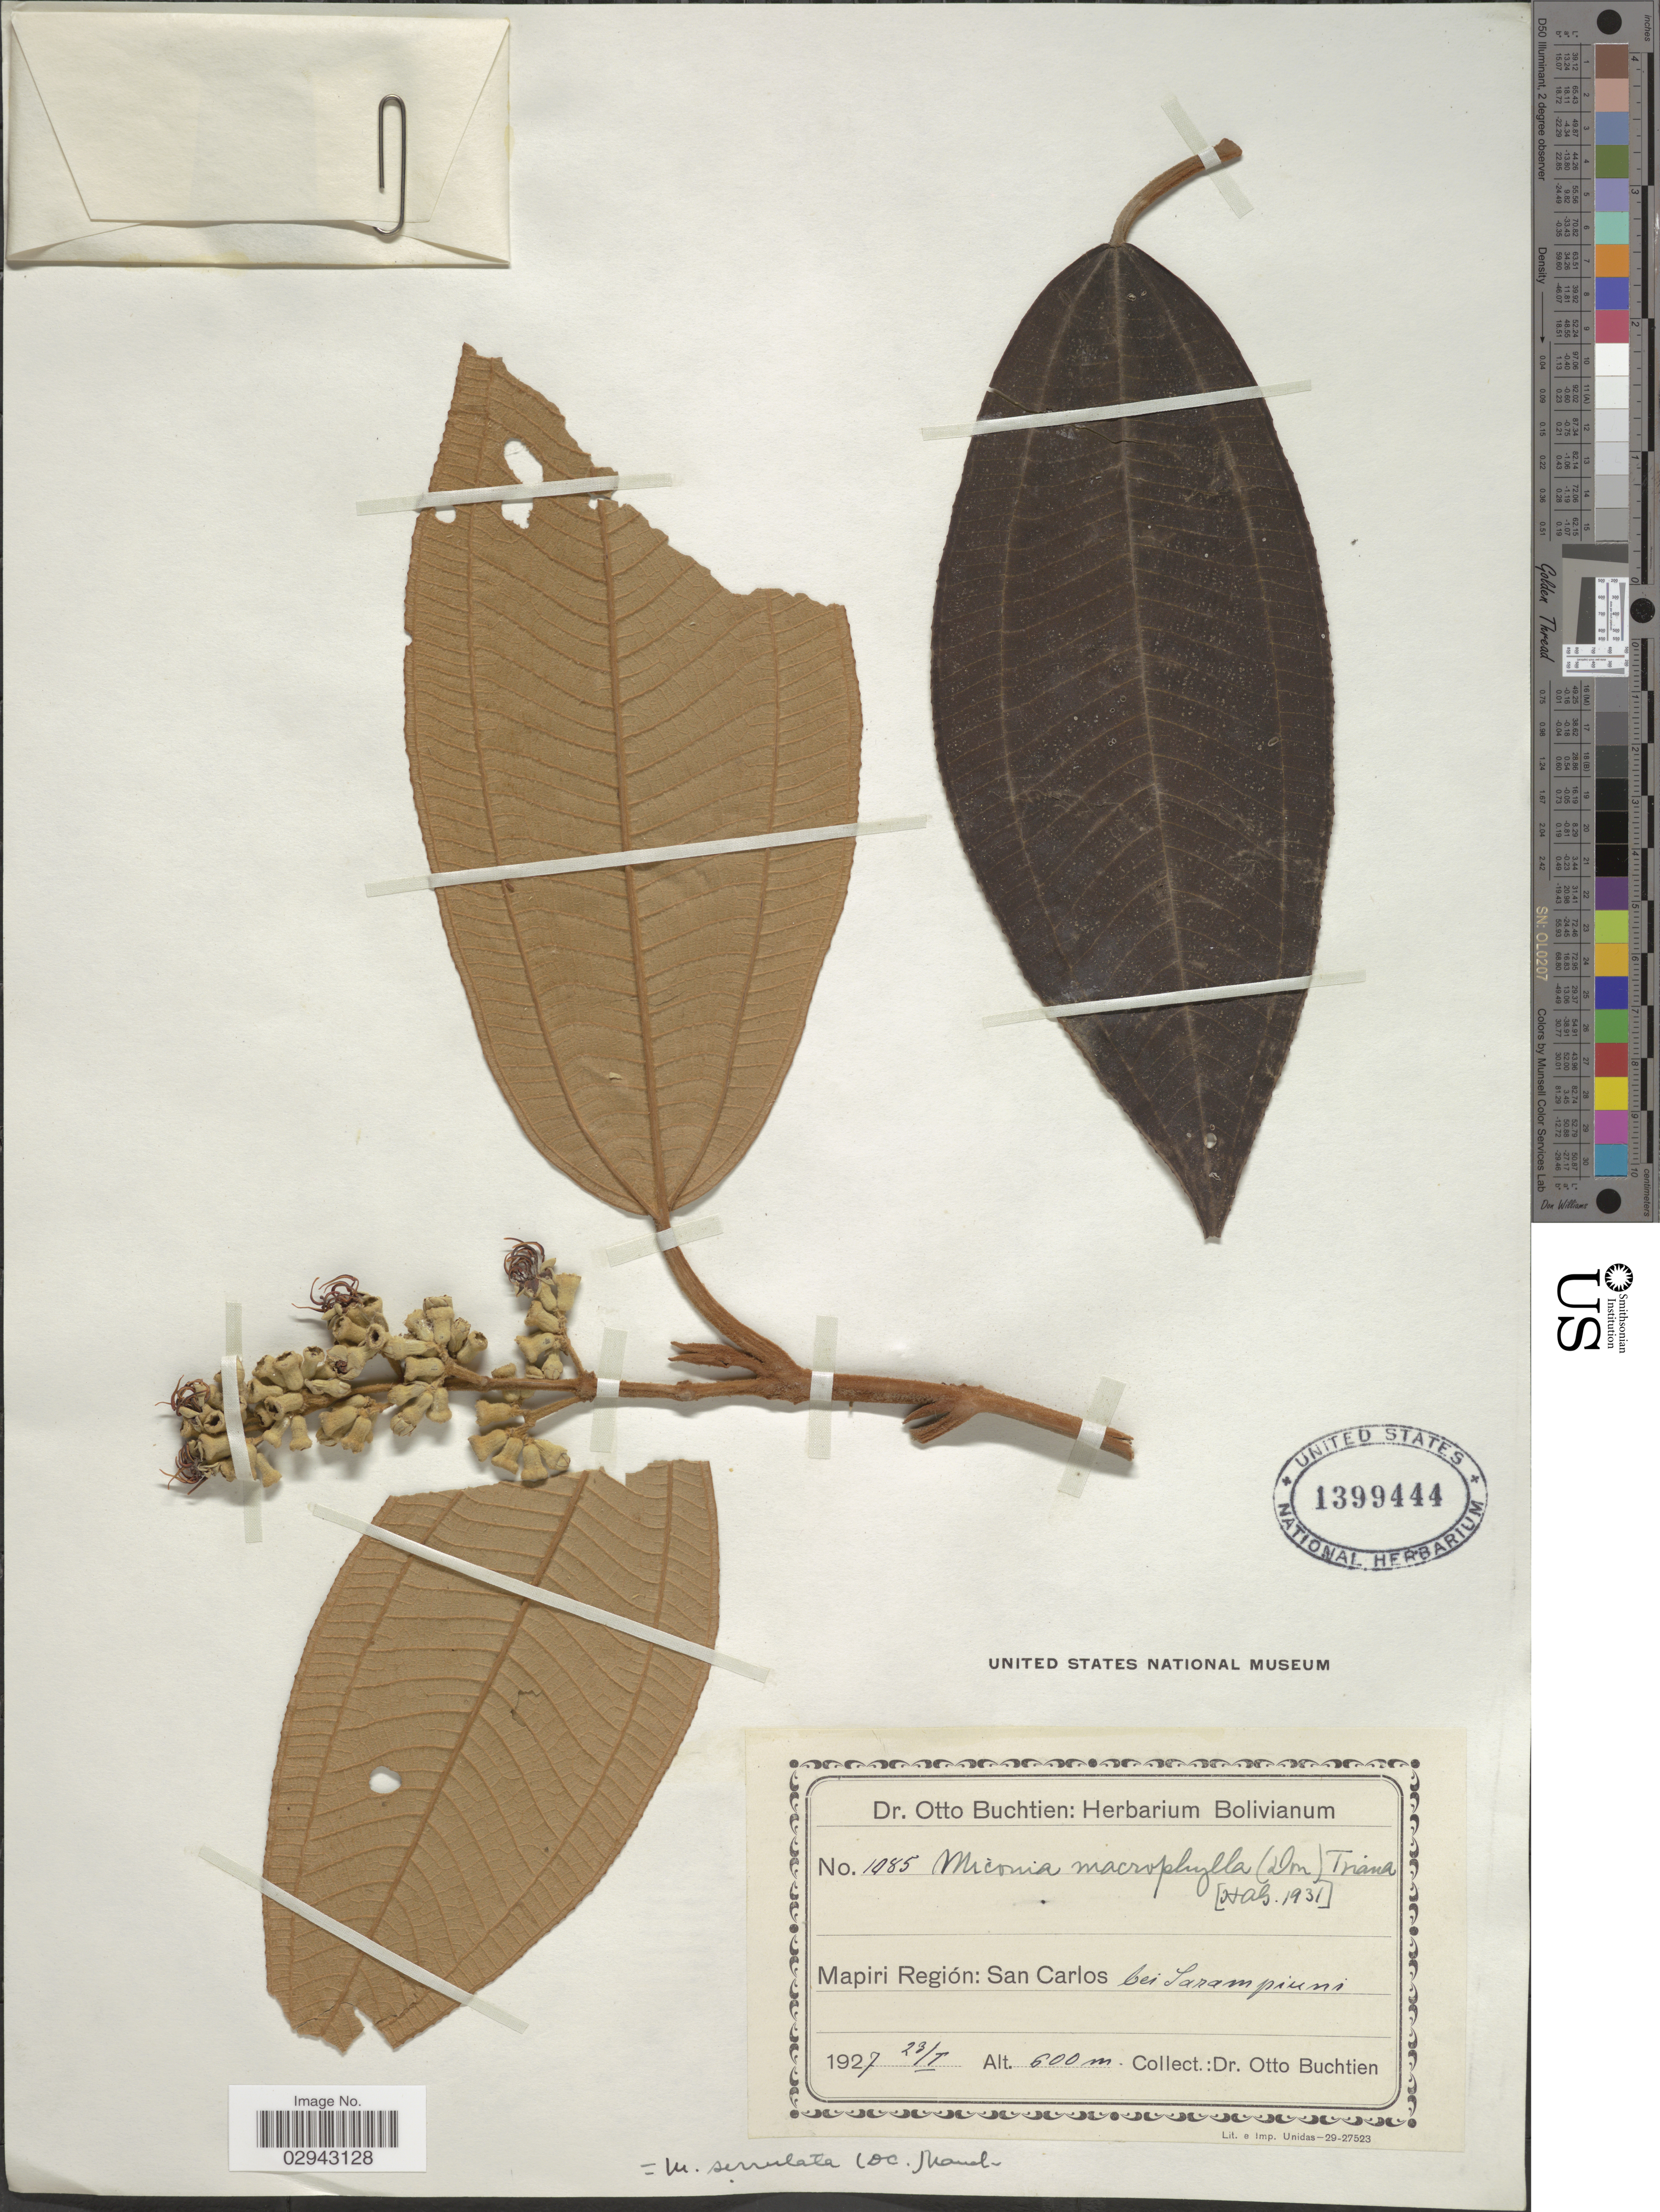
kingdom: Plantae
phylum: Tracheophyta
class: Magnoliopsida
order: Myrtales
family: Melastomataceae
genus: Miconia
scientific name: Miconia serrulata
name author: (DC.) Naudin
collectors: O. Buchtien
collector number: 1085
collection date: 1927-01-23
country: Bolivia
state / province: La Paz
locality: Mapiri Región: San Carlos bei Sarampiuni.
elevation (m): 600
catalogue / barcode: US 1399444